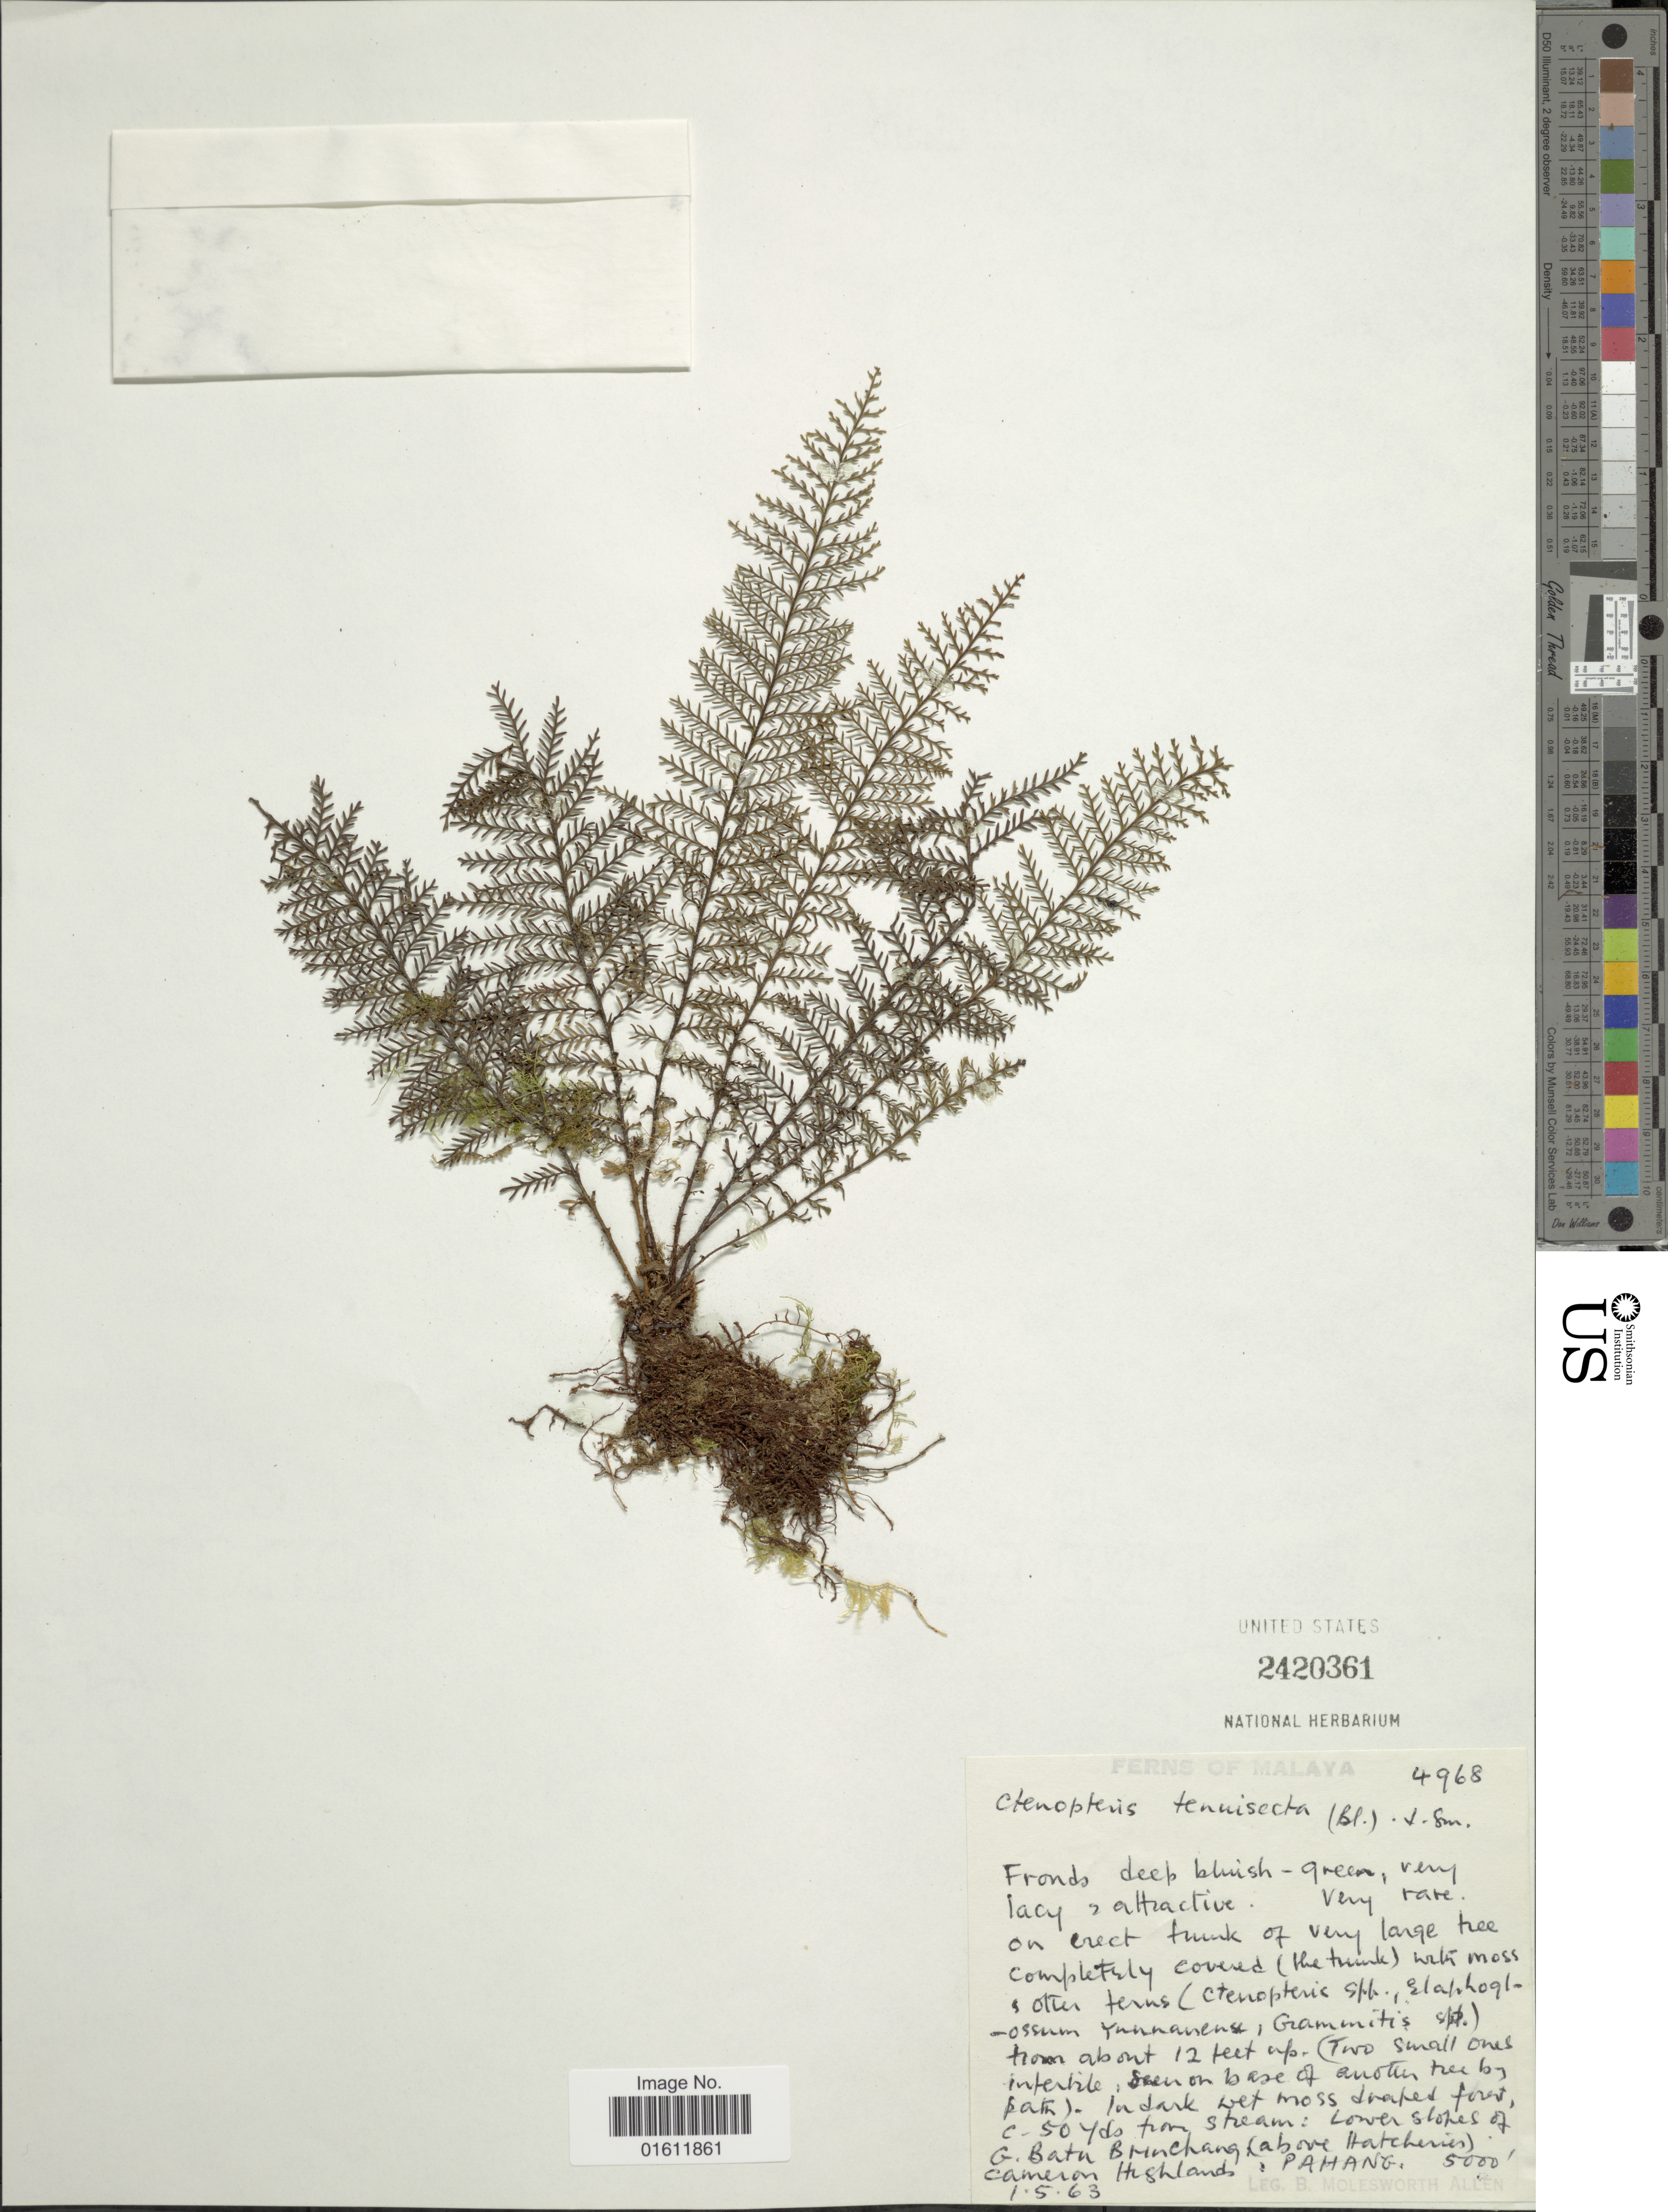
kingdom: Plantae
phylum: Tracheophyta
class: Polypodiopsida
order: Polypodiales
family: Polypodiaceae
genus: Themelium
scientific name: Themelium tenuisectum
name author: (Blume) Parris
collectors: B. E. G. Molesworth-Allen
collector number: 4968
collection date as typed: Transcribed d/m/y: 1/5/63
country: Malaysia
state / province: Pahang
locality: C. 50 yds from stream; lower slopes of G. Batu Brinchang (above Hatcheries) cameron Highlands.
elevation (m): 1524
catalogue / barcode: US 2420361